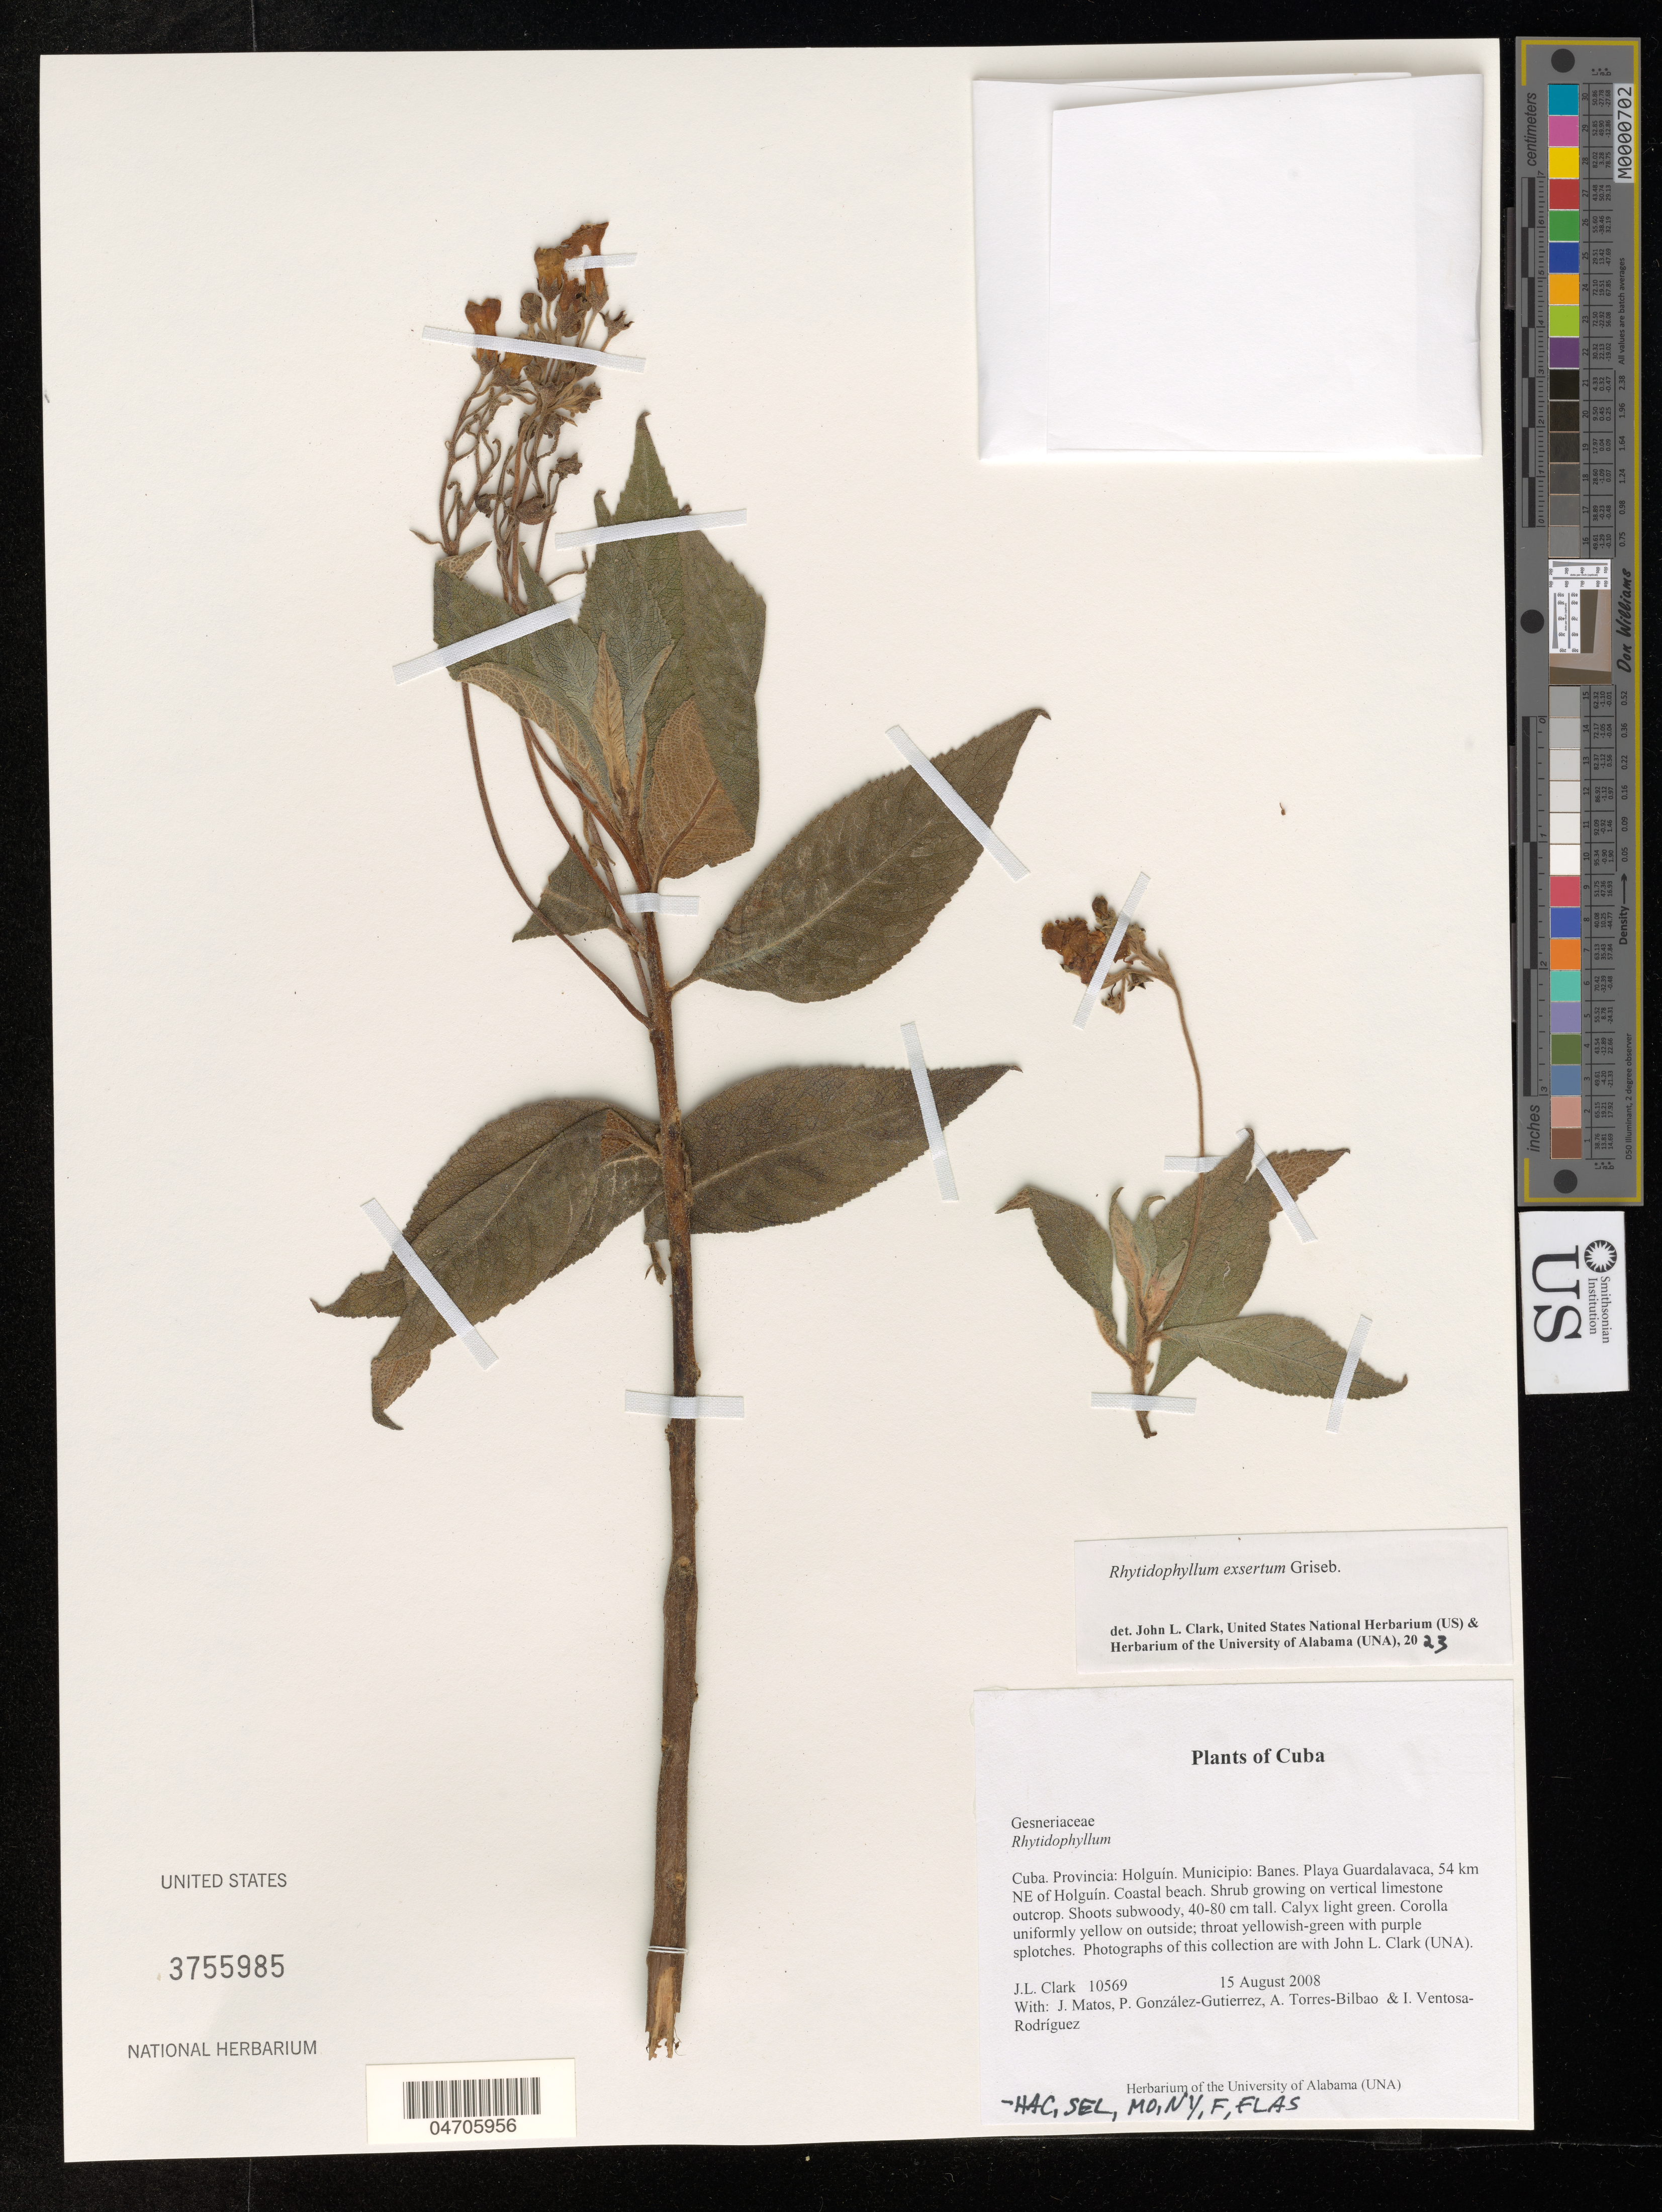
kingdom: Plantae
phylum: Tracheophyta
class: Magnoliopsida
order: Lamiales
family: Gesneriaceae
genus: Rhytidophyllum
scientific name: Rhytidophyllum exsertum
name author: Griseb.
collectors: J. L. Clark, J. Matos, P. González-Gutiérrez, A. Torres-Bilbao & I. Ventosa-Rodríquez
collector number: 10569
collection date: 2008-08-15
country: Cuba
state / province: Holguín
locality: Municipio: Banes. Playa Guardalavaca, 54 km NE of Holguín.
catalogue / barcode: US 3755985